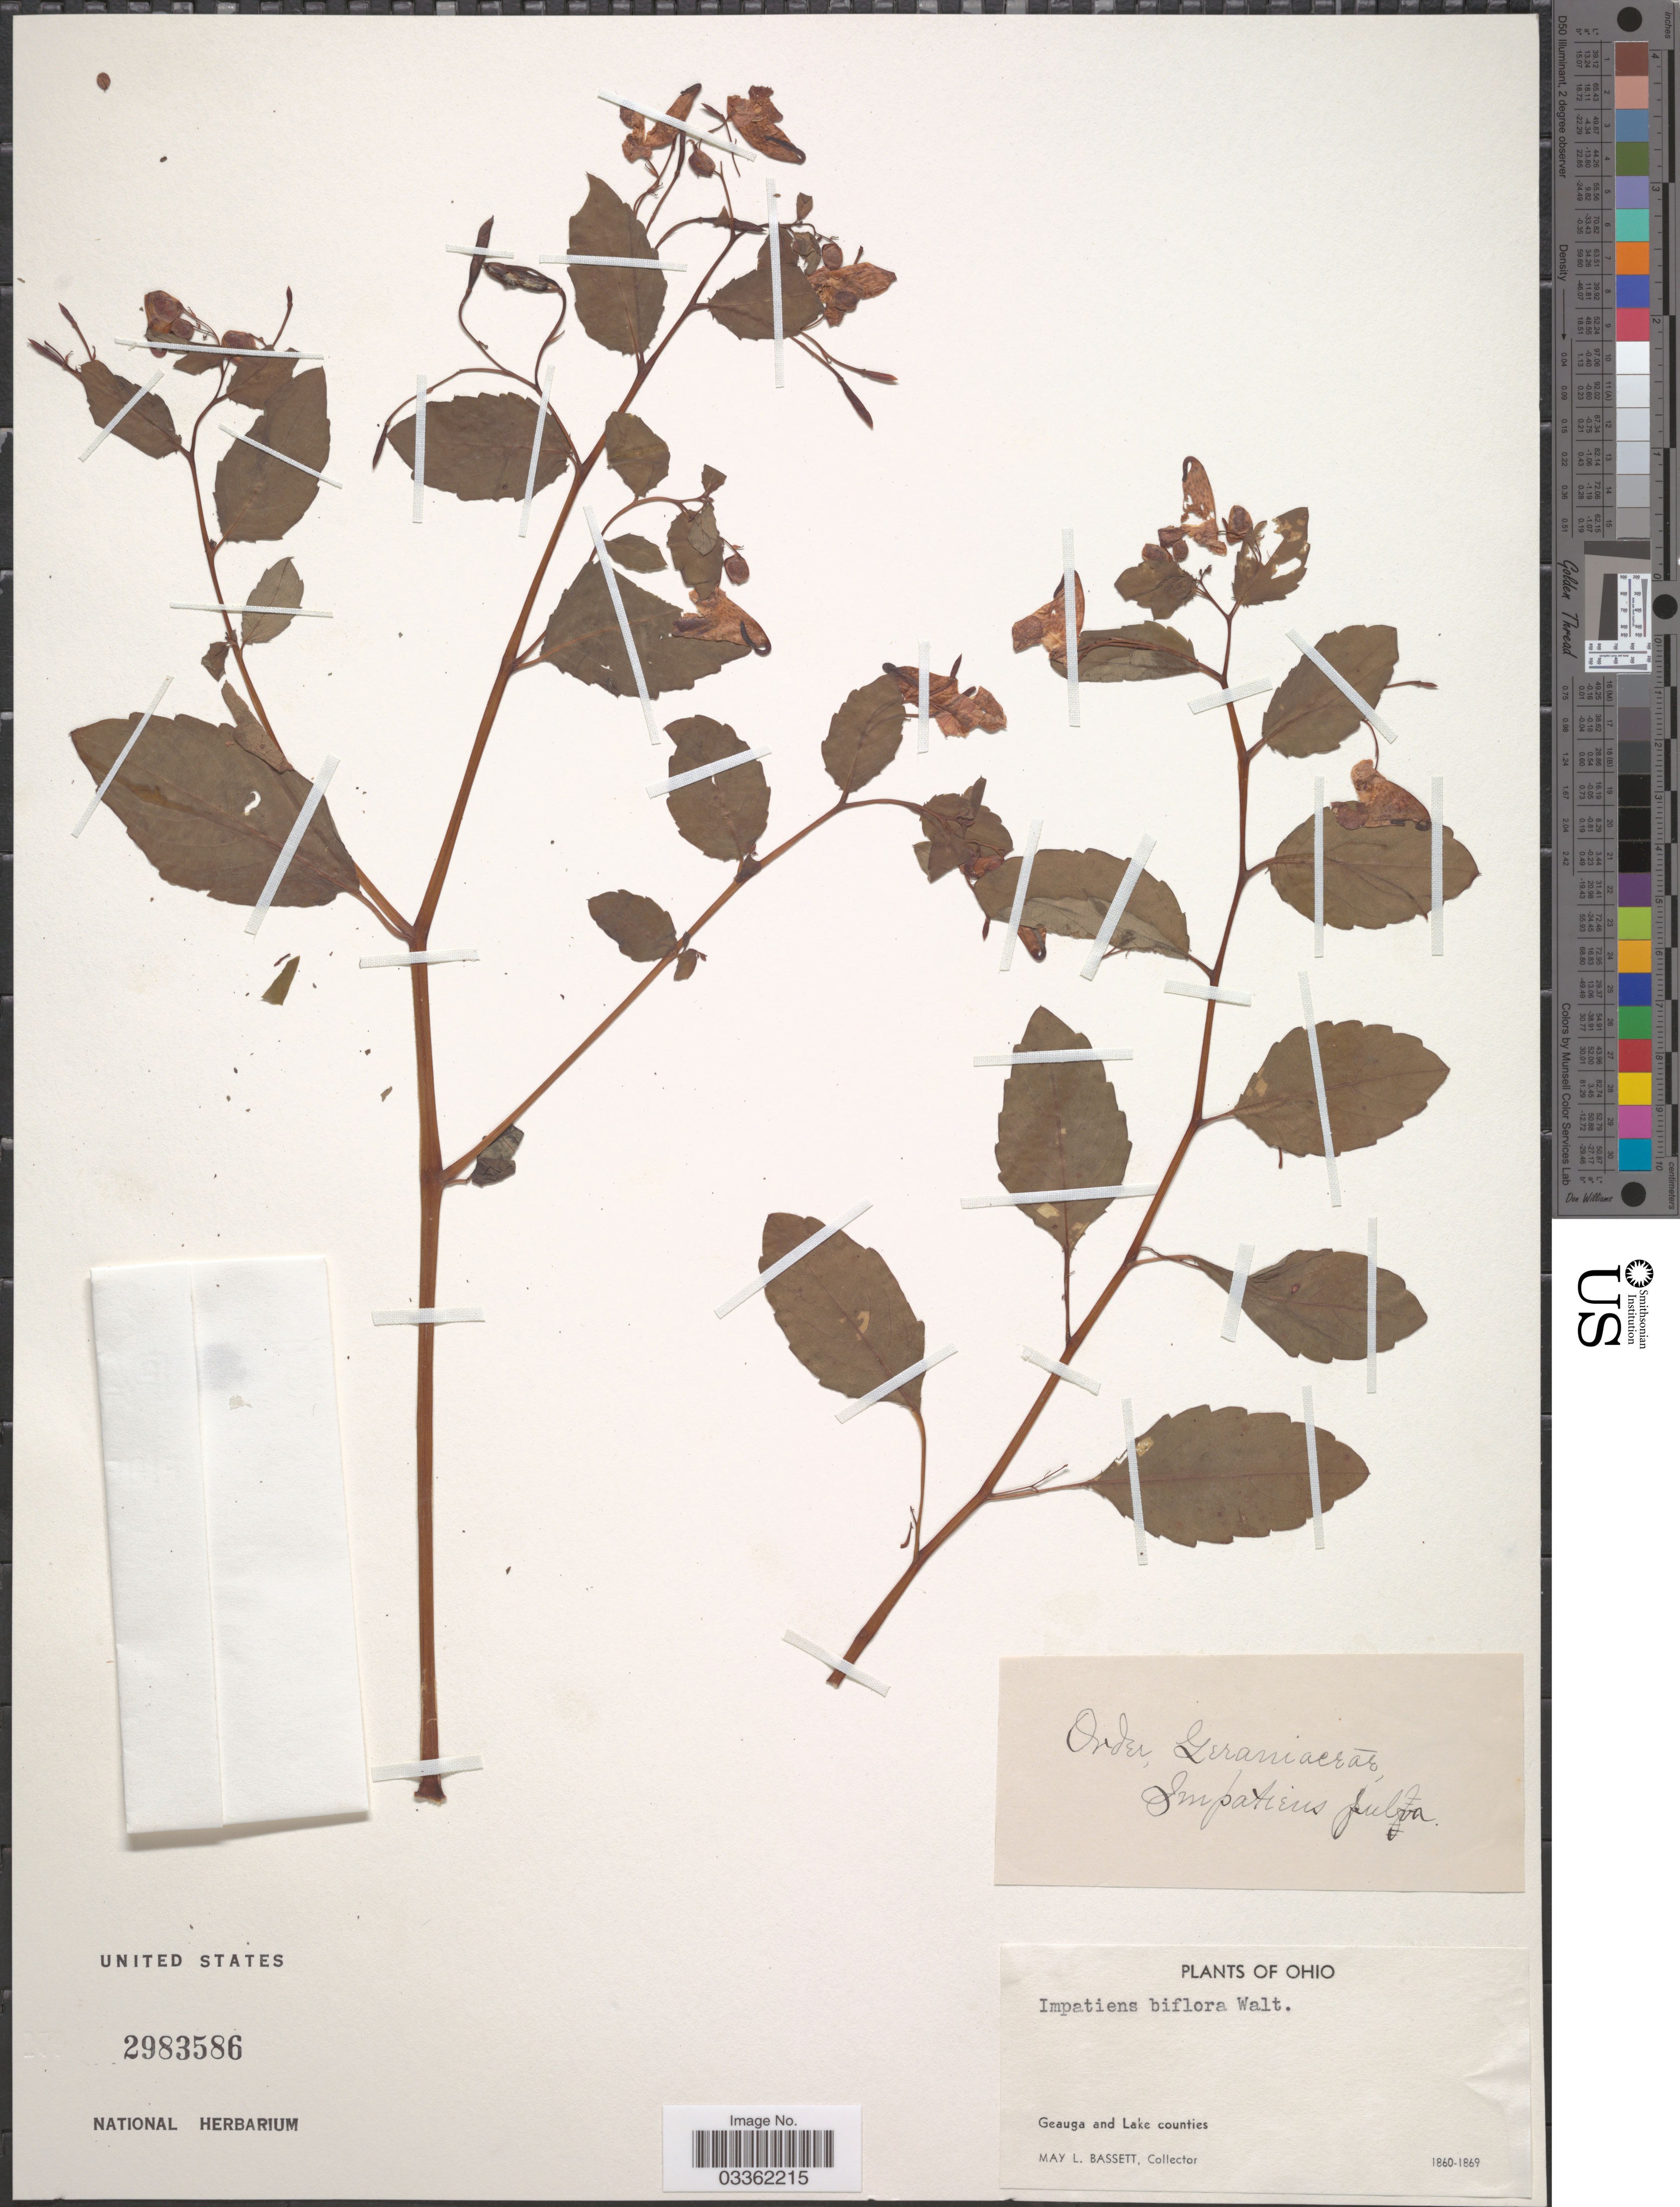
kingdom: Plantae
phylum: Tracheophyta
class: Magnoliopsida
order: Ericales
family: Balsaminaceae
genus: Impatiens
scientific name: Impatiens capensis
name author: Meerb.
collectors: M. L. Bassett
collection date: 1860/1869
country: United States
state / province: Ohio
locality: Geauga and Lake counties.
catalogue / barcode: US 2983586